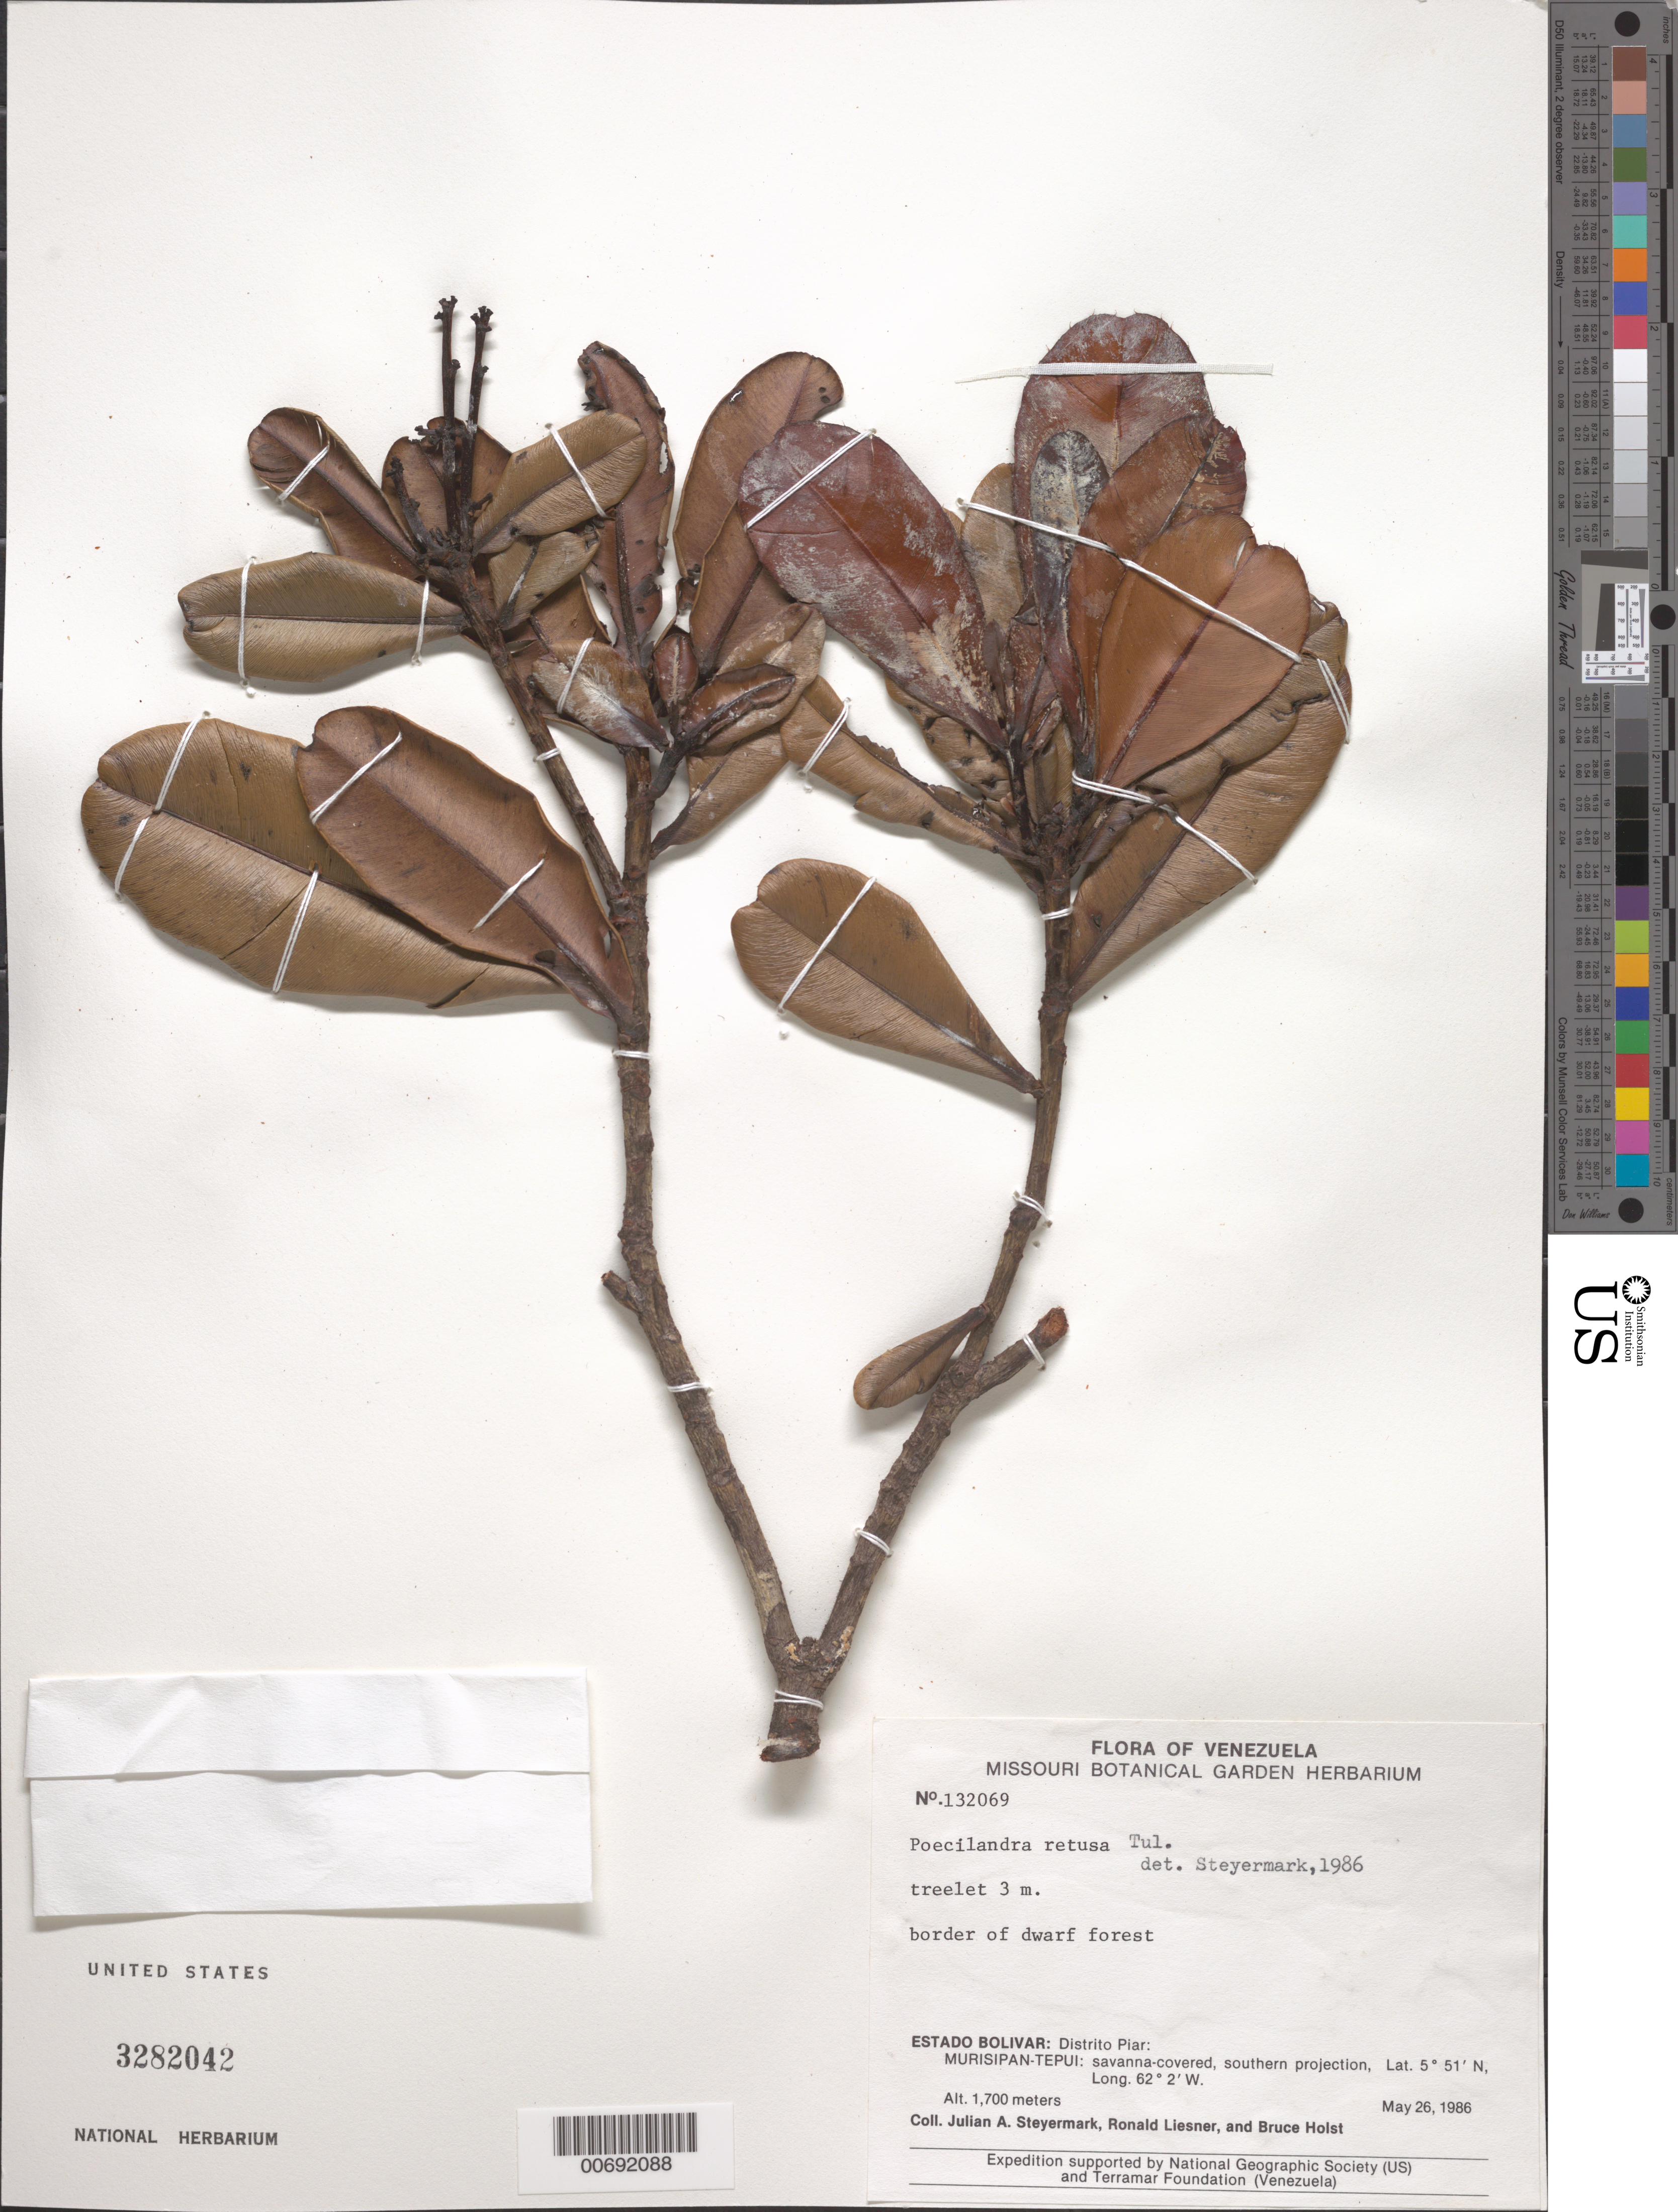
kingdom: Plantae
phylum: Tracheophyta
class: Magnoliopsida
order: Malpighiales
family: Ochnaceae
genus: Poecilandra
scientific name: Poecilandra retusa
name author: Tul.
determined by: Steyermark, Julian A., (VEN)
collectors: J. Steyermark, R. L. Liesner & B. Holst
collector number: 132069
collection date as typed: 26-May-86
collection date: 1986-05-26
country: Venezuela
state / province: Bolívar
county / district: Piar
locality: Murisipan-tepuí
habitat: Border of dwarf forest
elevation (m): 1700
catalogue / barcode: US 3282042